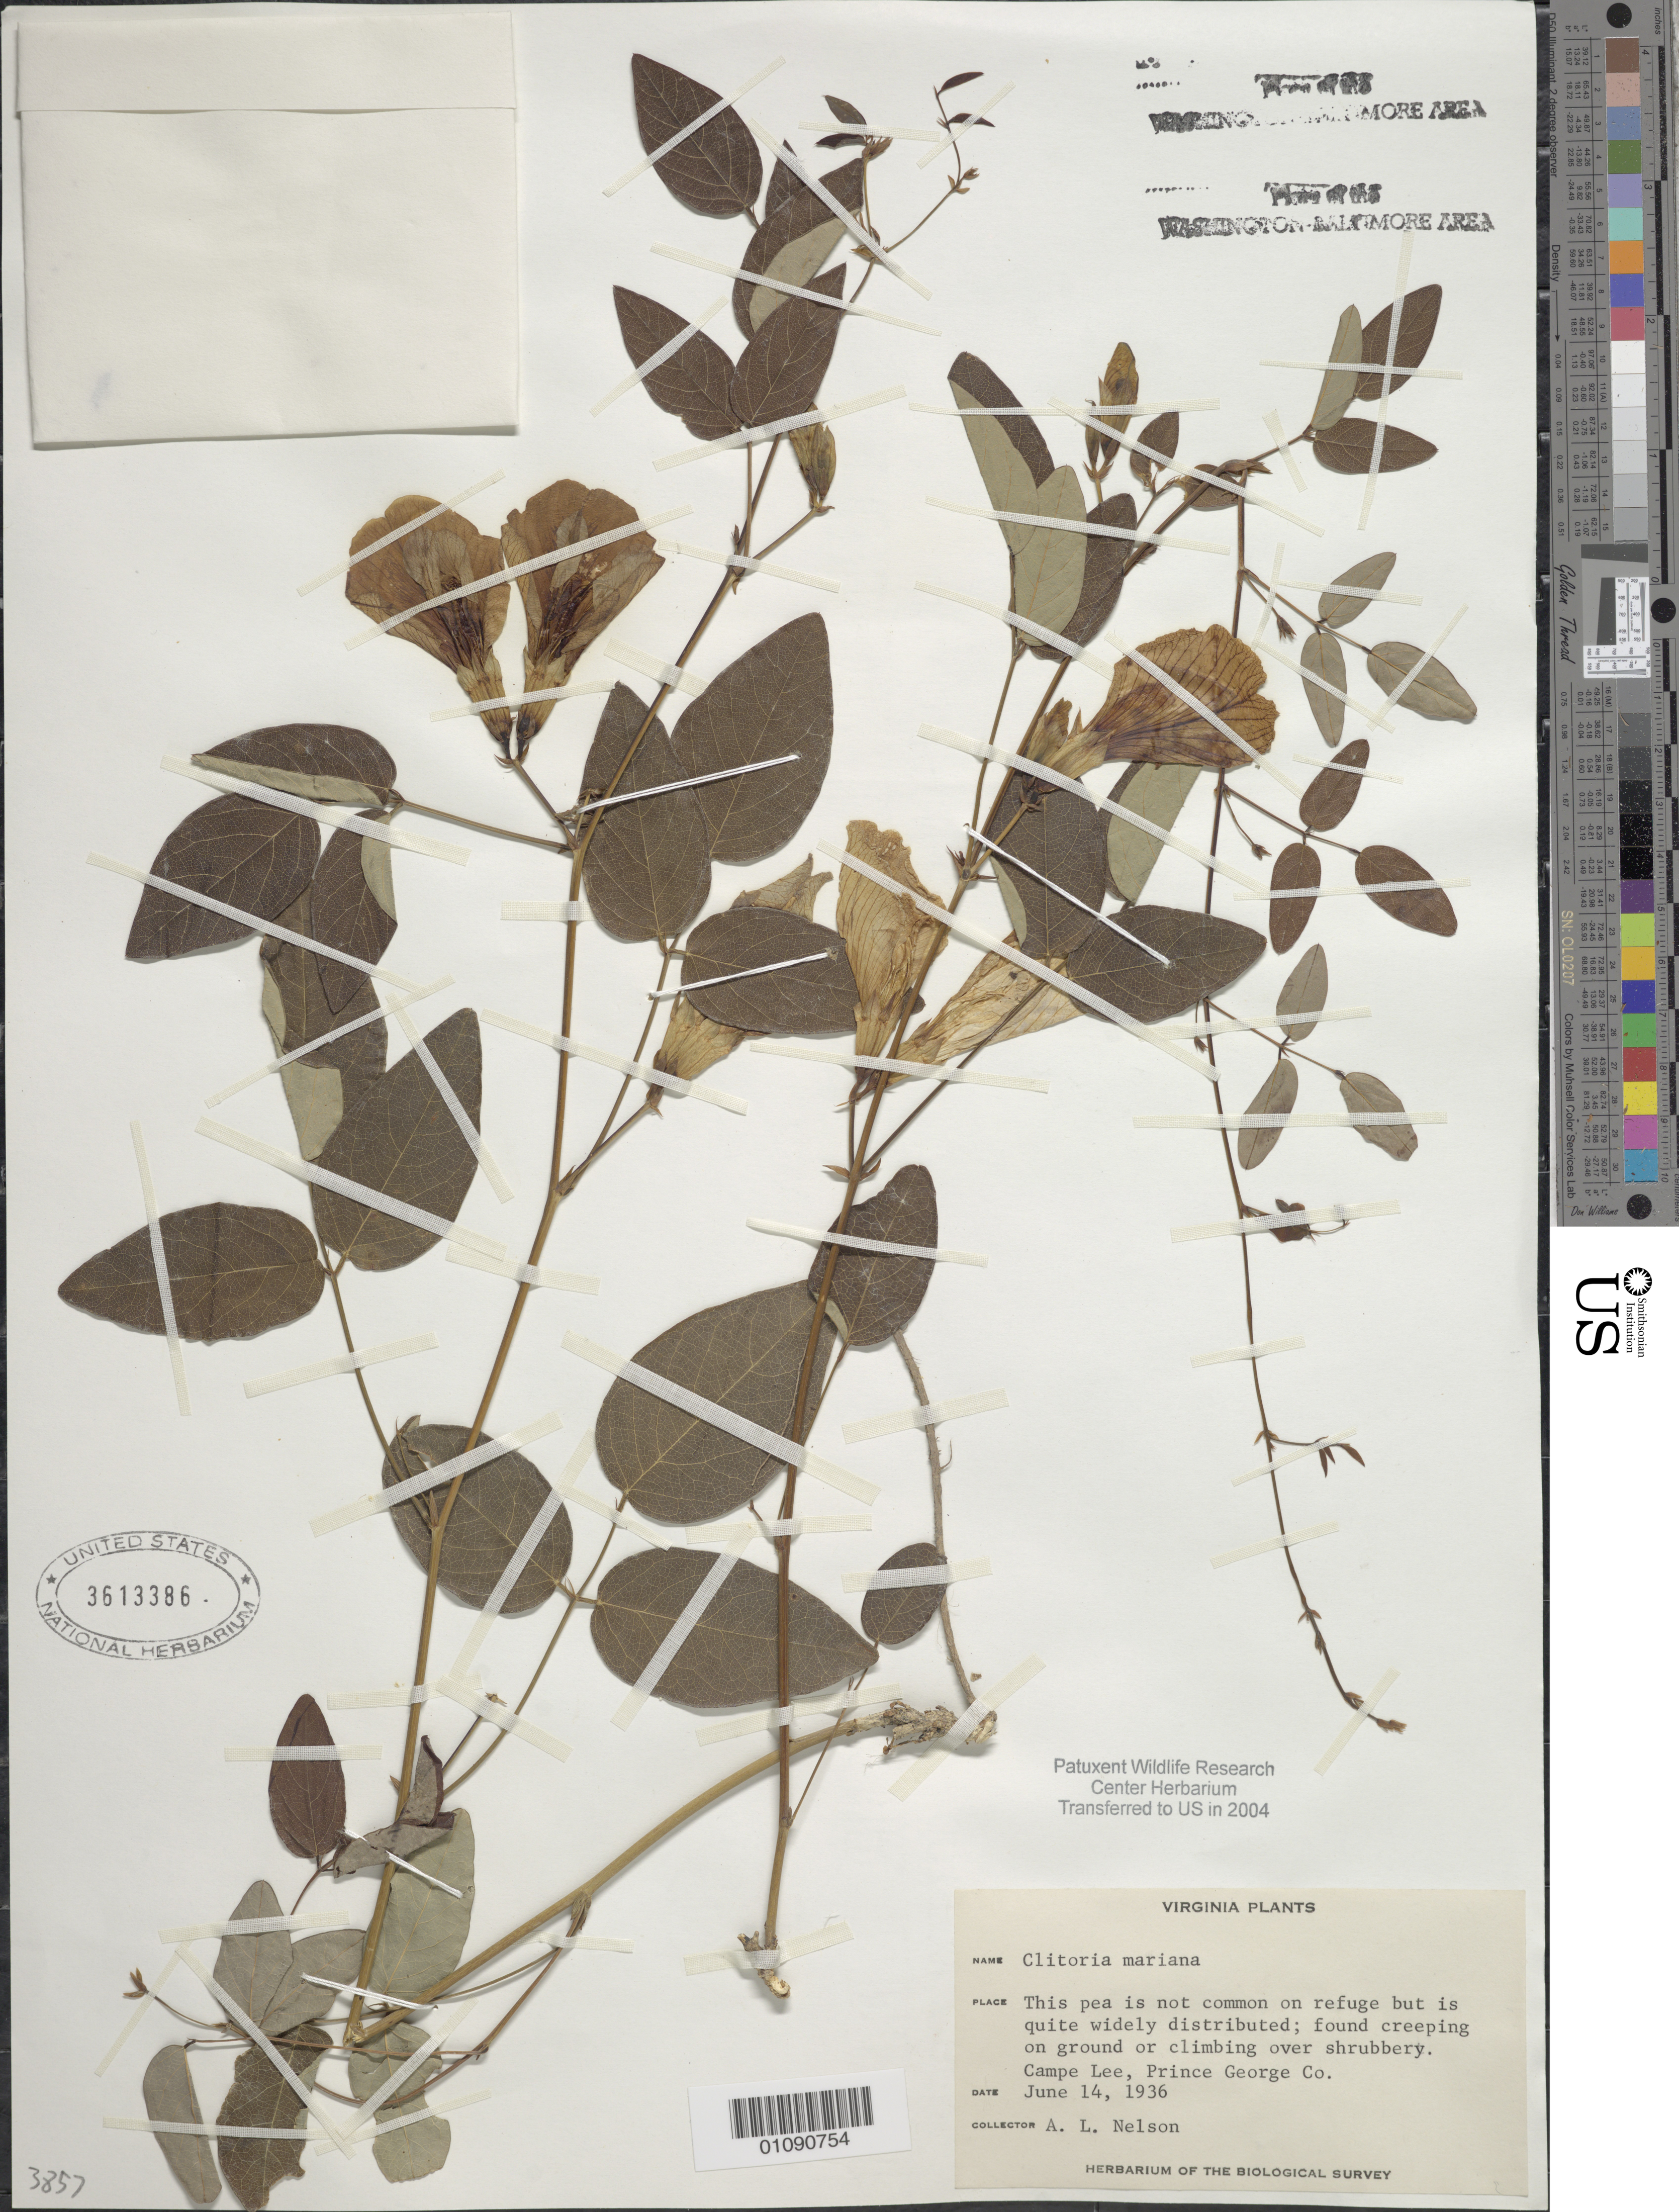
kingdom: Plantae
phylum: Tracheophyta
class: Magnoliopsida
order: Fabales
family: Fabaceae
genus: Clitoria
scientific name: Clitoria mariana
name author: L.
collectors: A. L. Nelson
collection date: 1936-06-14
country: United States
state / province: Maryland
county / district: Prince George's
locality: Patuxent Wildlife Refuge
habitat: Wide distribution, but uncommon. Found creeping on ground or climbing over shrubbery.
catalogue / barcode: US 3613386